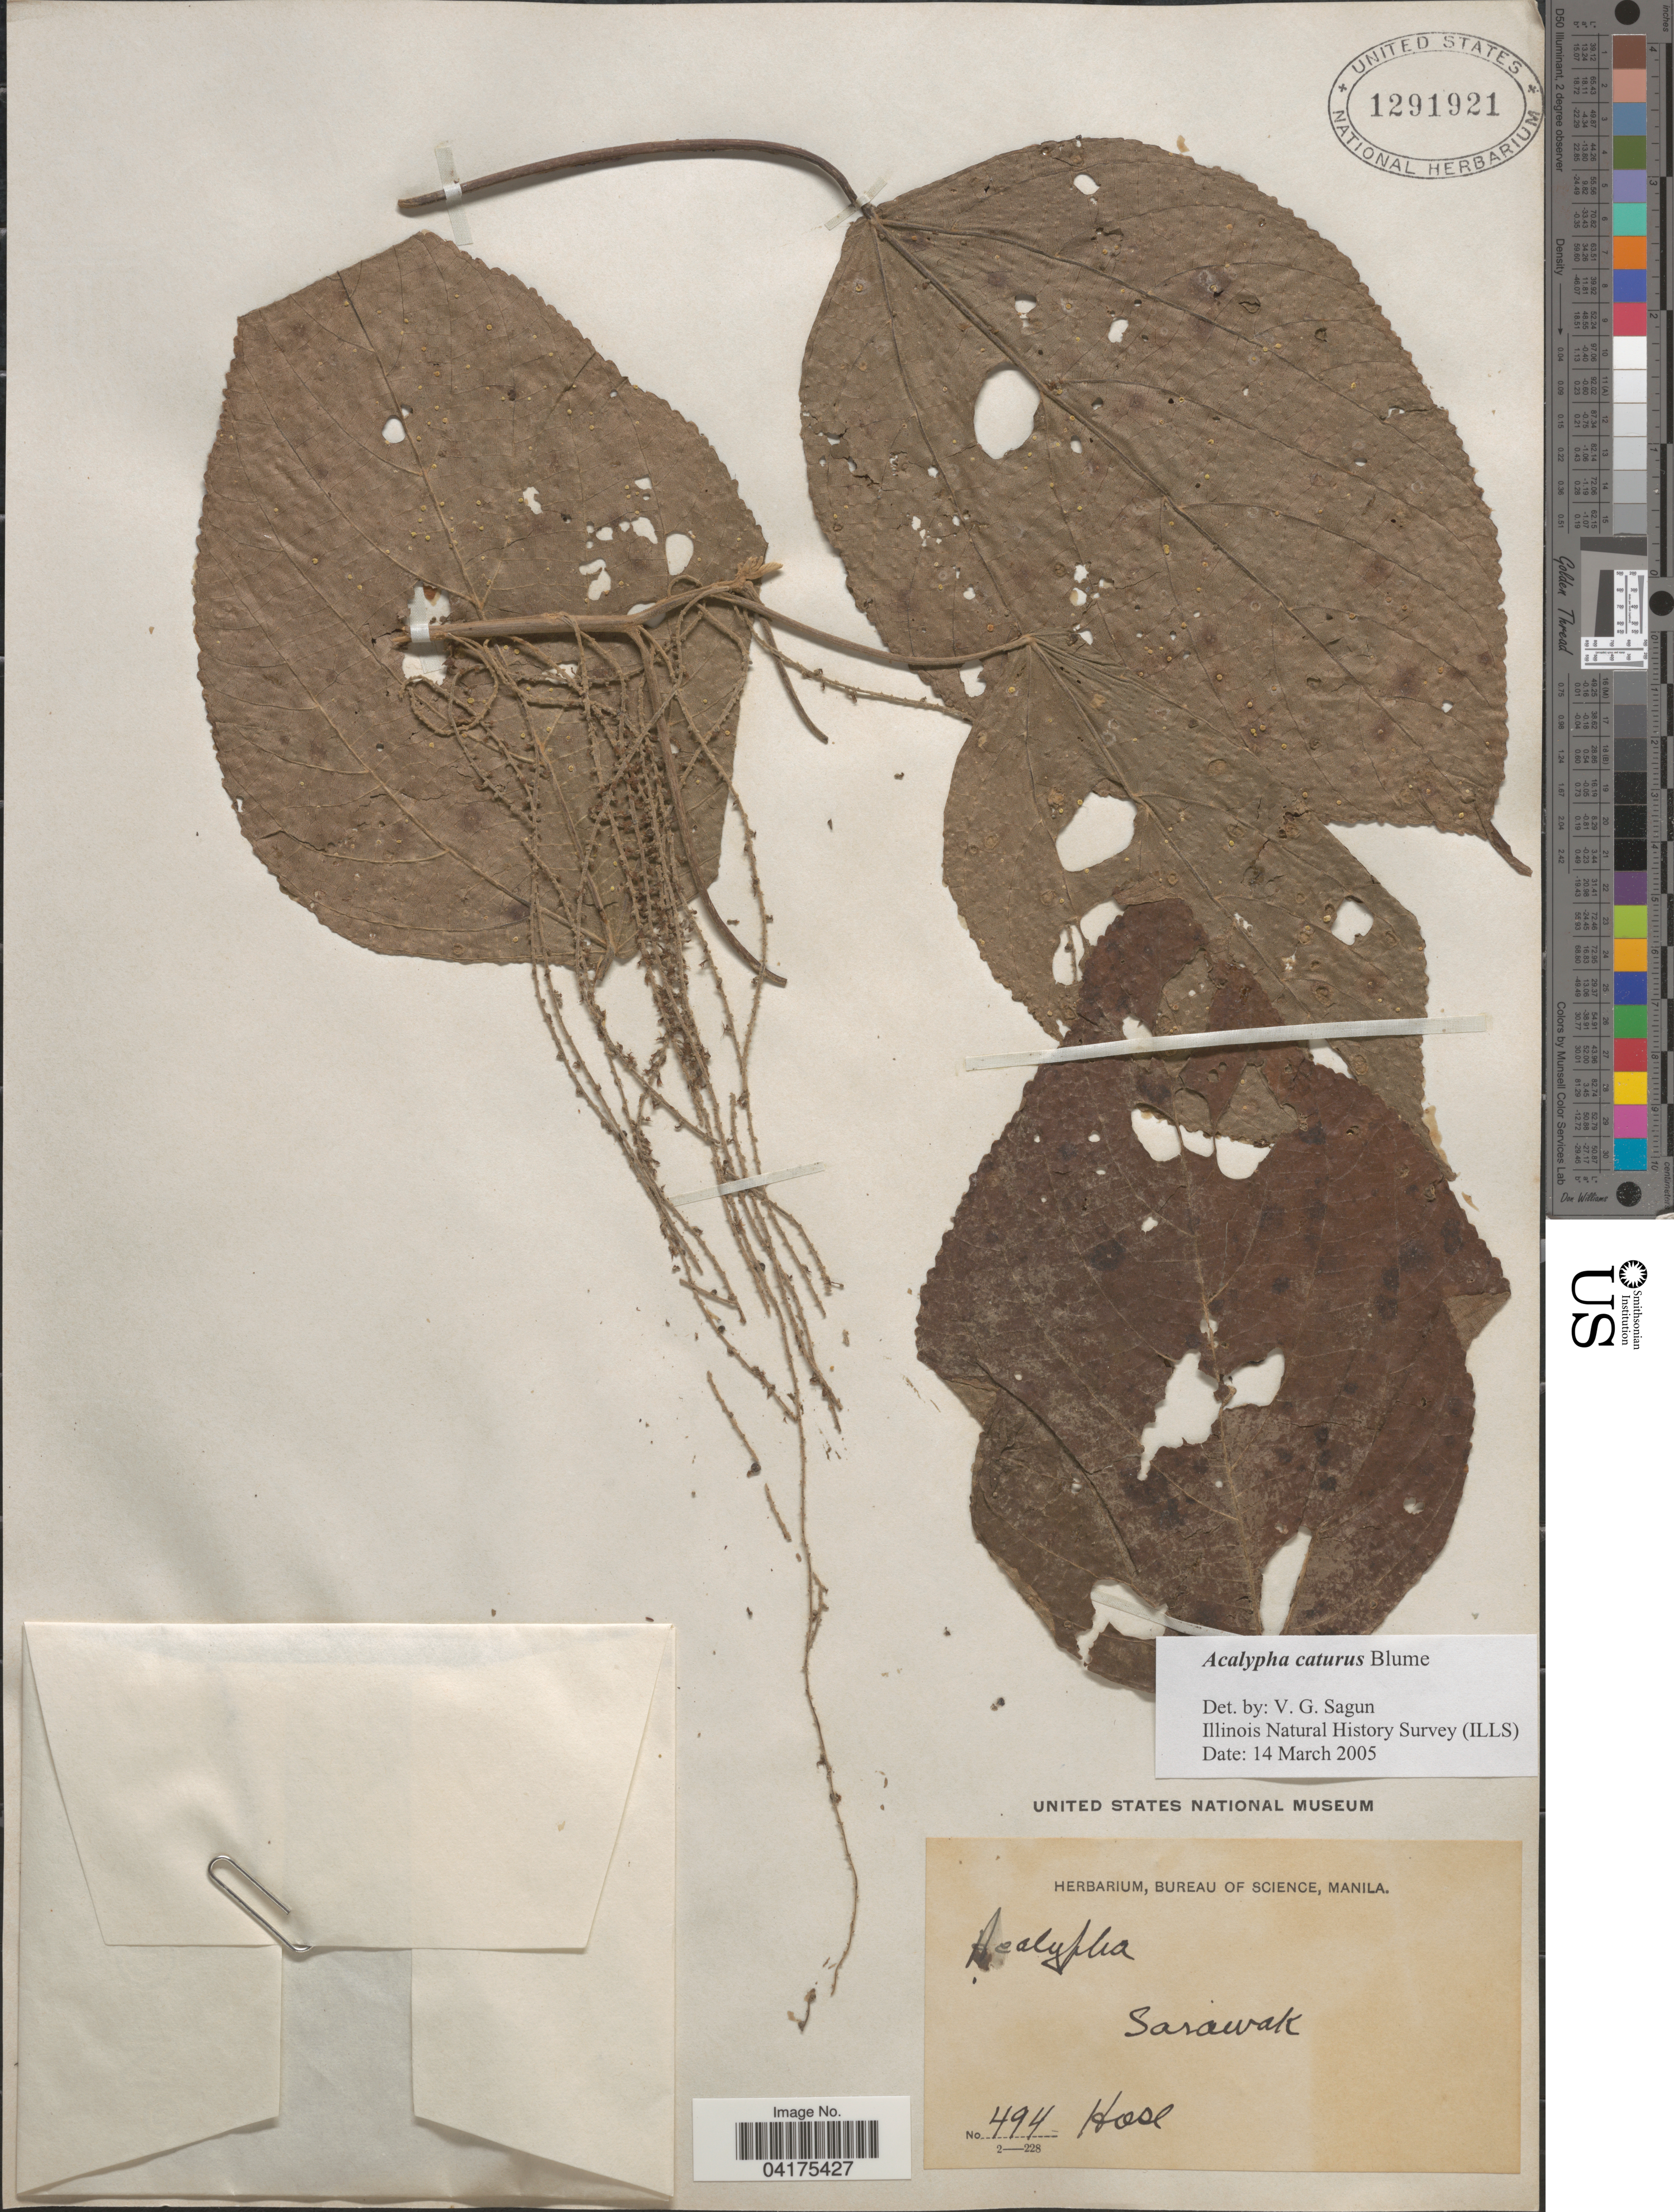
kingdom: Plantae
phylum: Tracheophyta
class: Magnoliopsida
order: Malpighiales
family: Euphorbiaceae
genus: Acalypha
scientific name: Acalypha caturus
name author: Blume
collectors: Hose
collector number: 494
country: Malaysia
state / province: Sarawak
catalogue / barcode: US 1291921